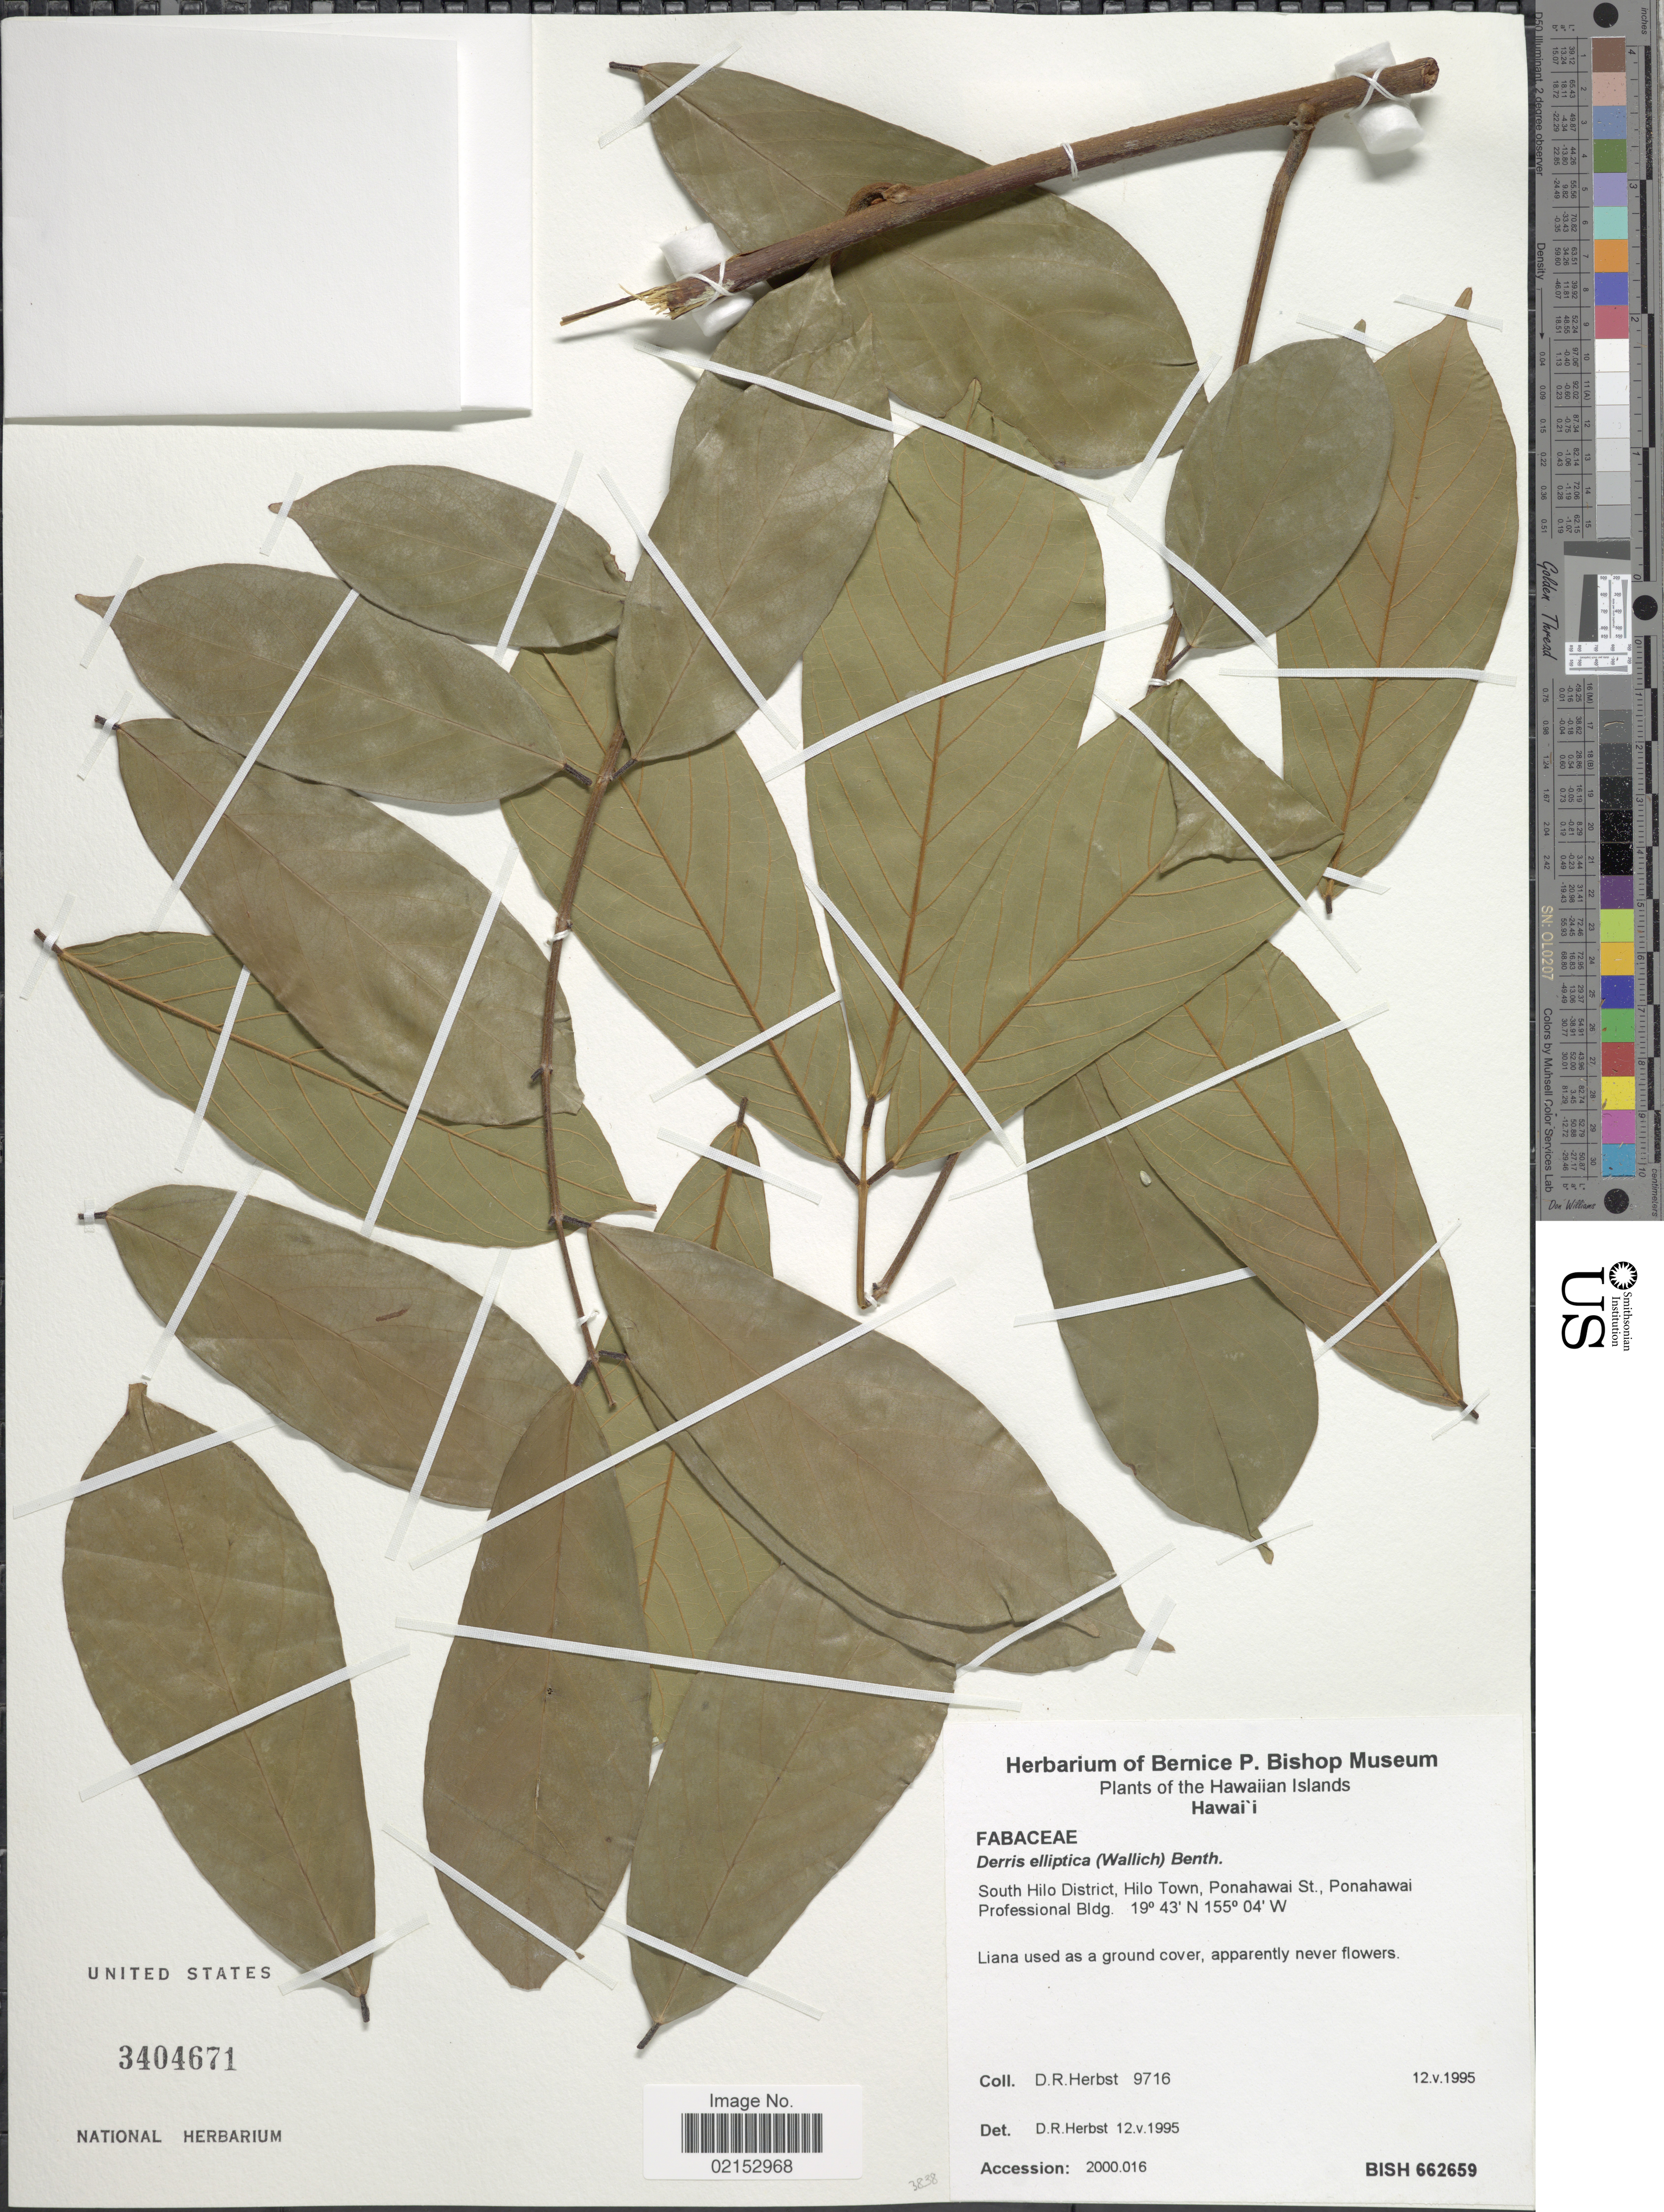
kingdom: Plantae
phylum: Tracheophyta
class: Magnoliopsida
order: Fabales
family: Fabaceae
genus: Derris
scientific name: Derris elliptica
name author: (Wall.) Benth.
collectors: D. R. Herbst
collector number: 9716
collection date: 1995-05-12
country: United States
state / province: Hawaii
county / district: Hawaii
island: Hawaii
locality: South Hilo District, Hilo Town, Ponahawai St., Ponahawai Professional Bldg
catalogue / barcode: US 3404671